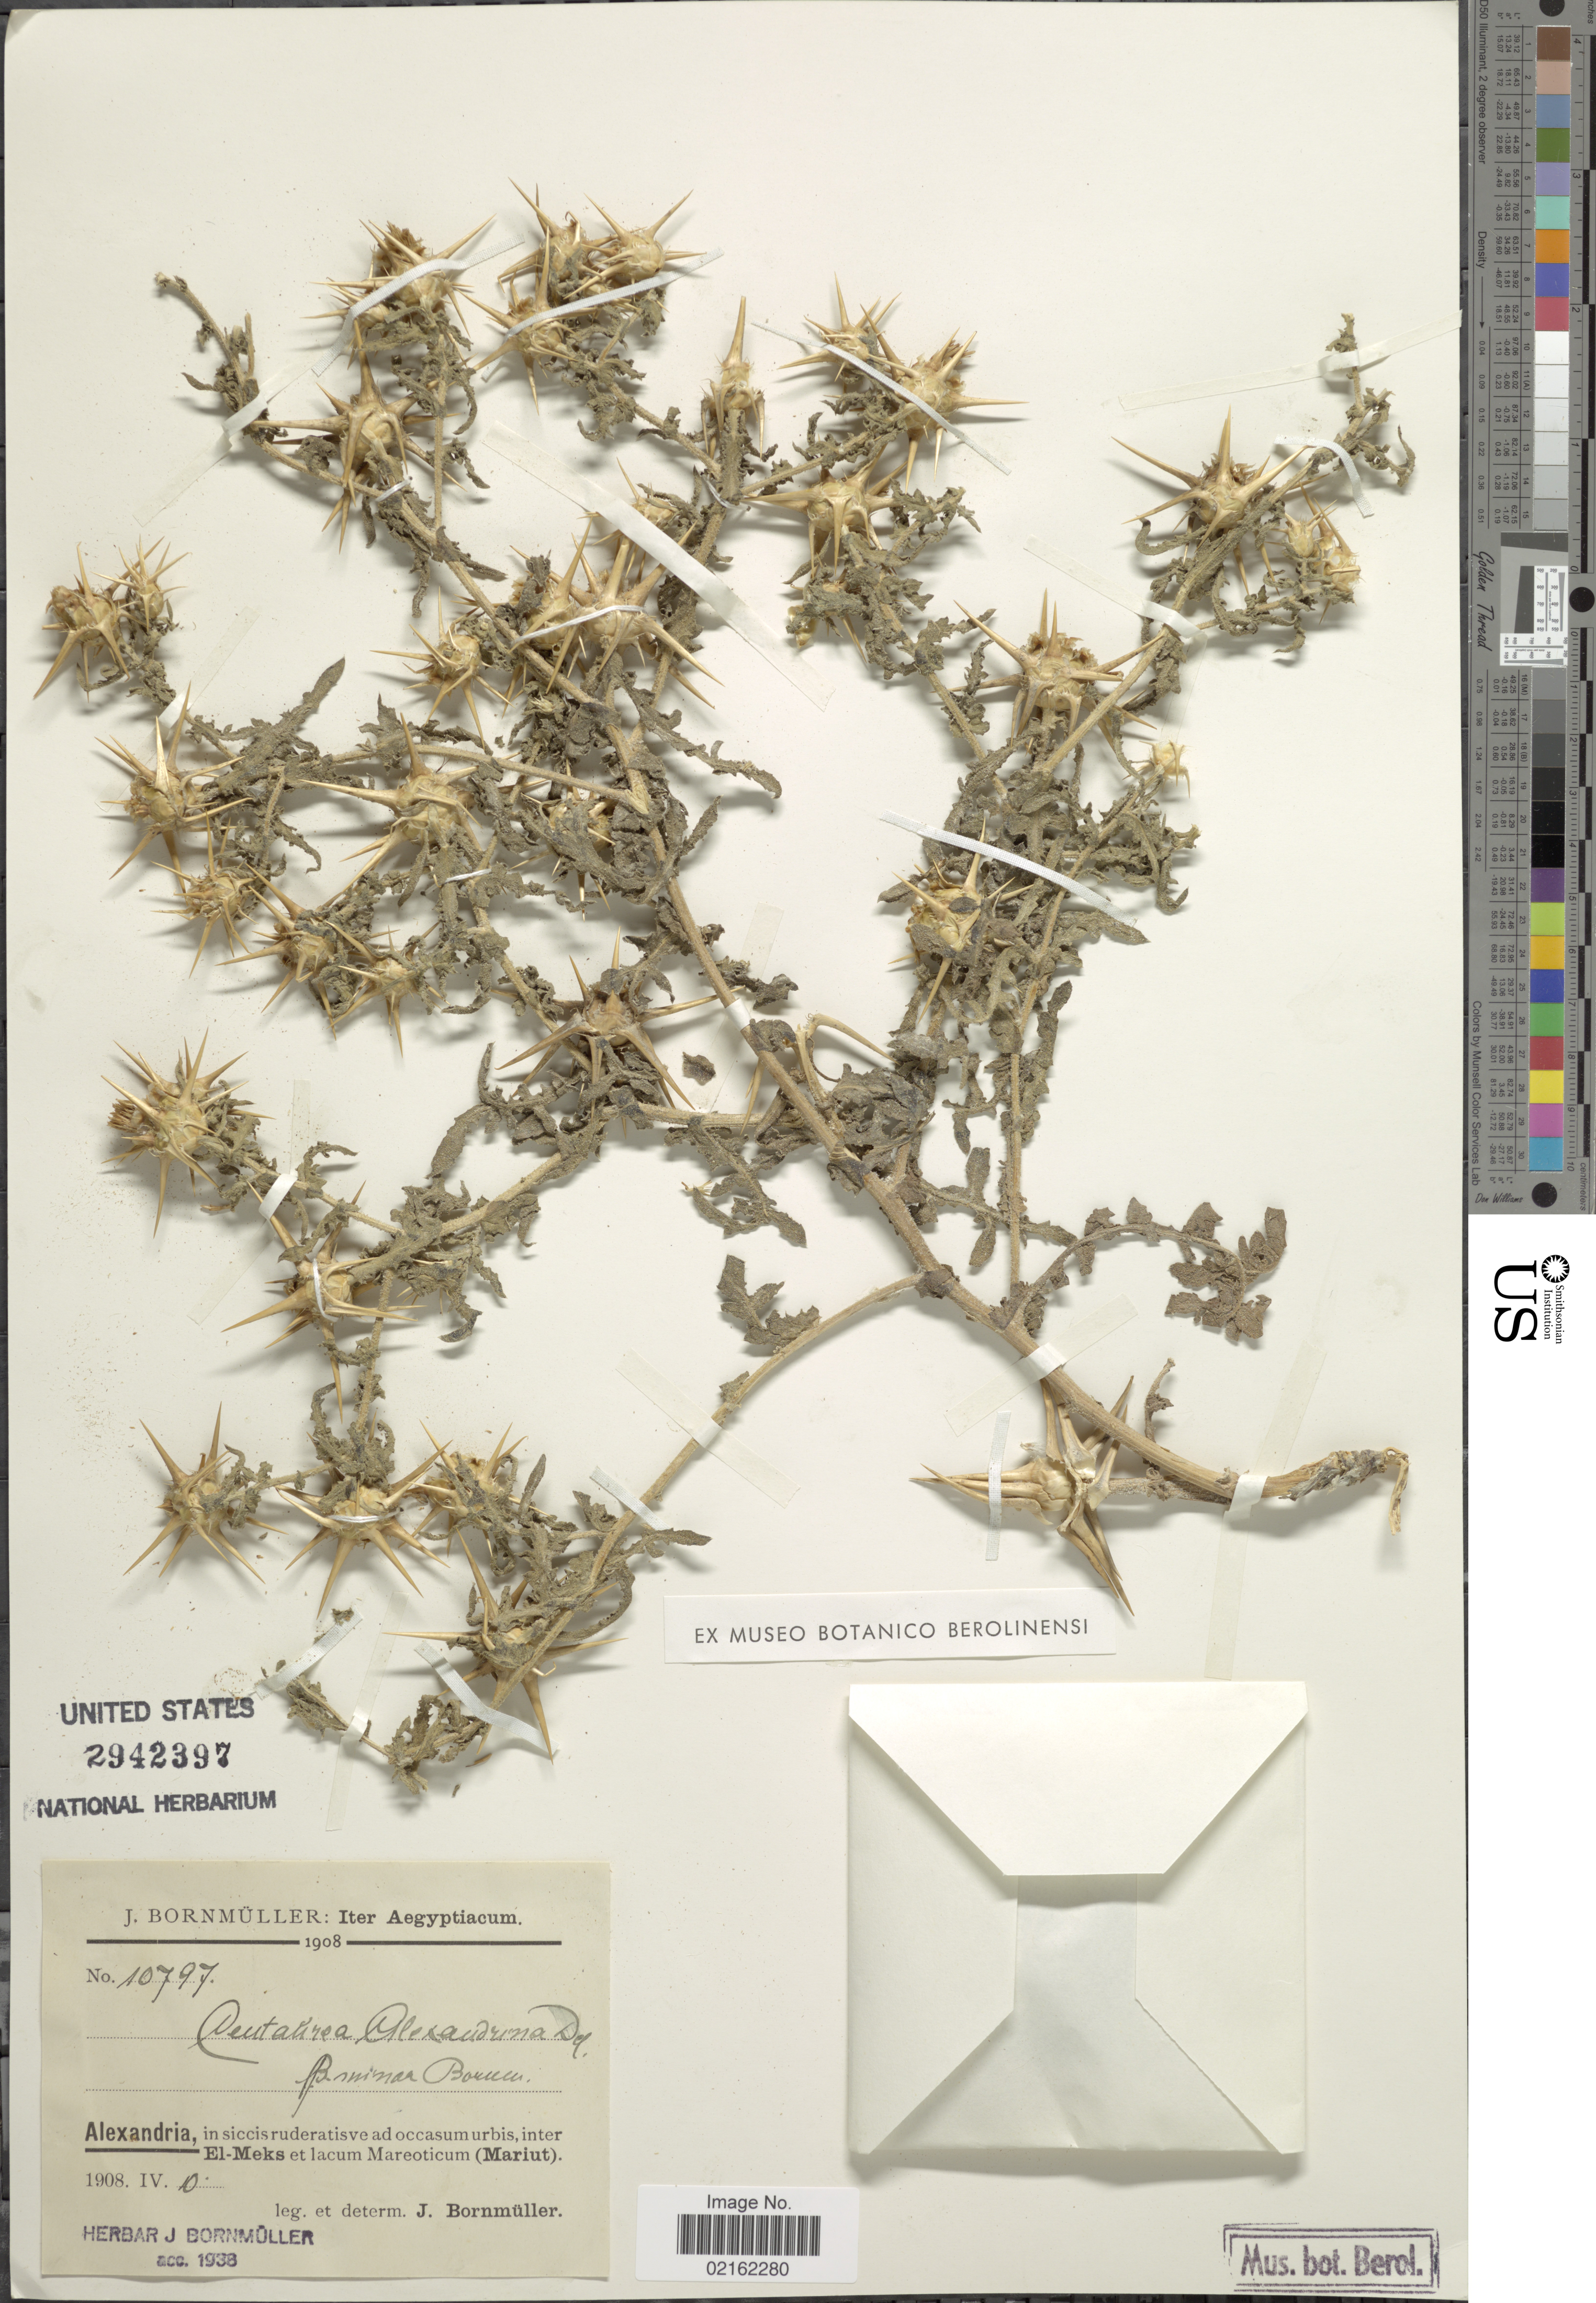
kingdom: Plantae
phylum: Tracheophyta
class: Magnoliopsida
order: Asterales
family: Asteraceae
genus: Centaurea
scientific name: Centaurea alexandrina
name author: Delile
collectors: J. Bornmüller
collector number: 10797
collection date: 1908-04-10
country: Egypt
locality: Alexandria, inter El-Meks et lacum Mreoticum (Mariut)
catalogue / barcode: US 2942397